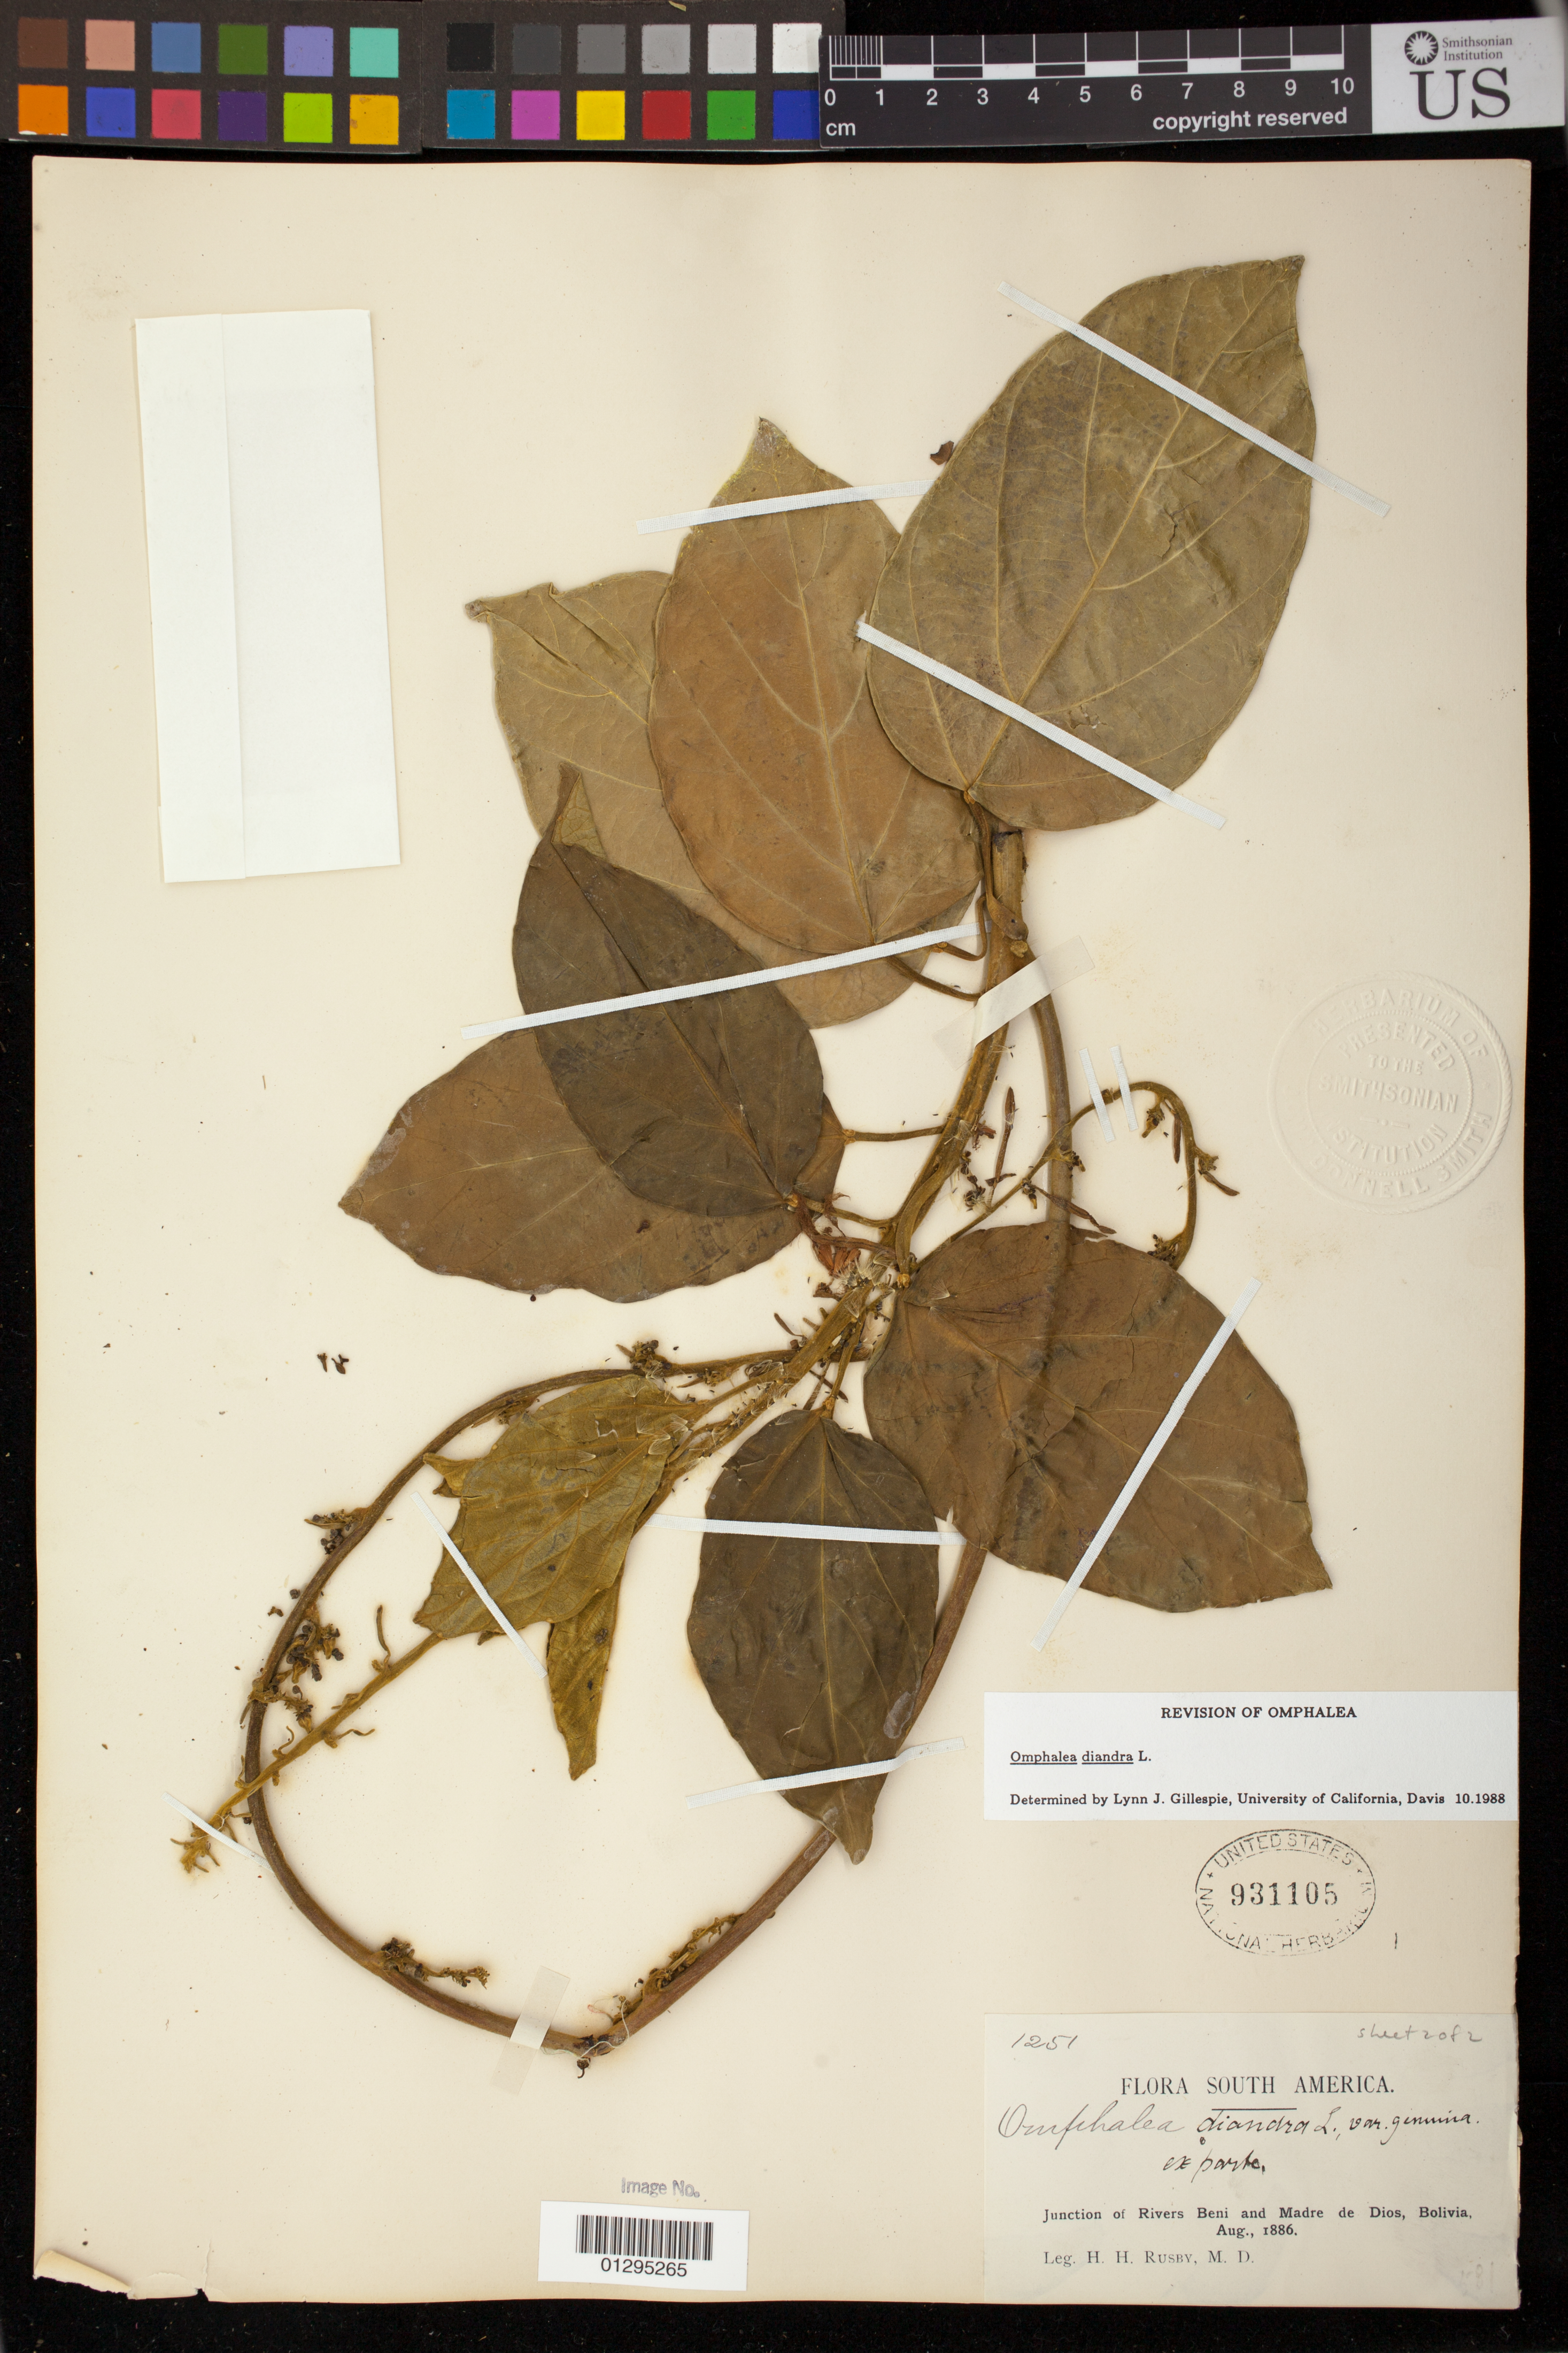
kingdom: Plantae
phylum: Tracheophyta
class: Magnoliopsida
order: Malpighiales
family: Euphorbiaceae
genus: Omphalea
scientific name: Omphalea diandra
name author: L.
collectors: H. H. Rusby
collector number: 1251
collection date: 1886-08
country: Bolivia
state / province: Beni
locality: Junction of Rivers Beni and Madre de Dios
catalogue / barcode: US 931105